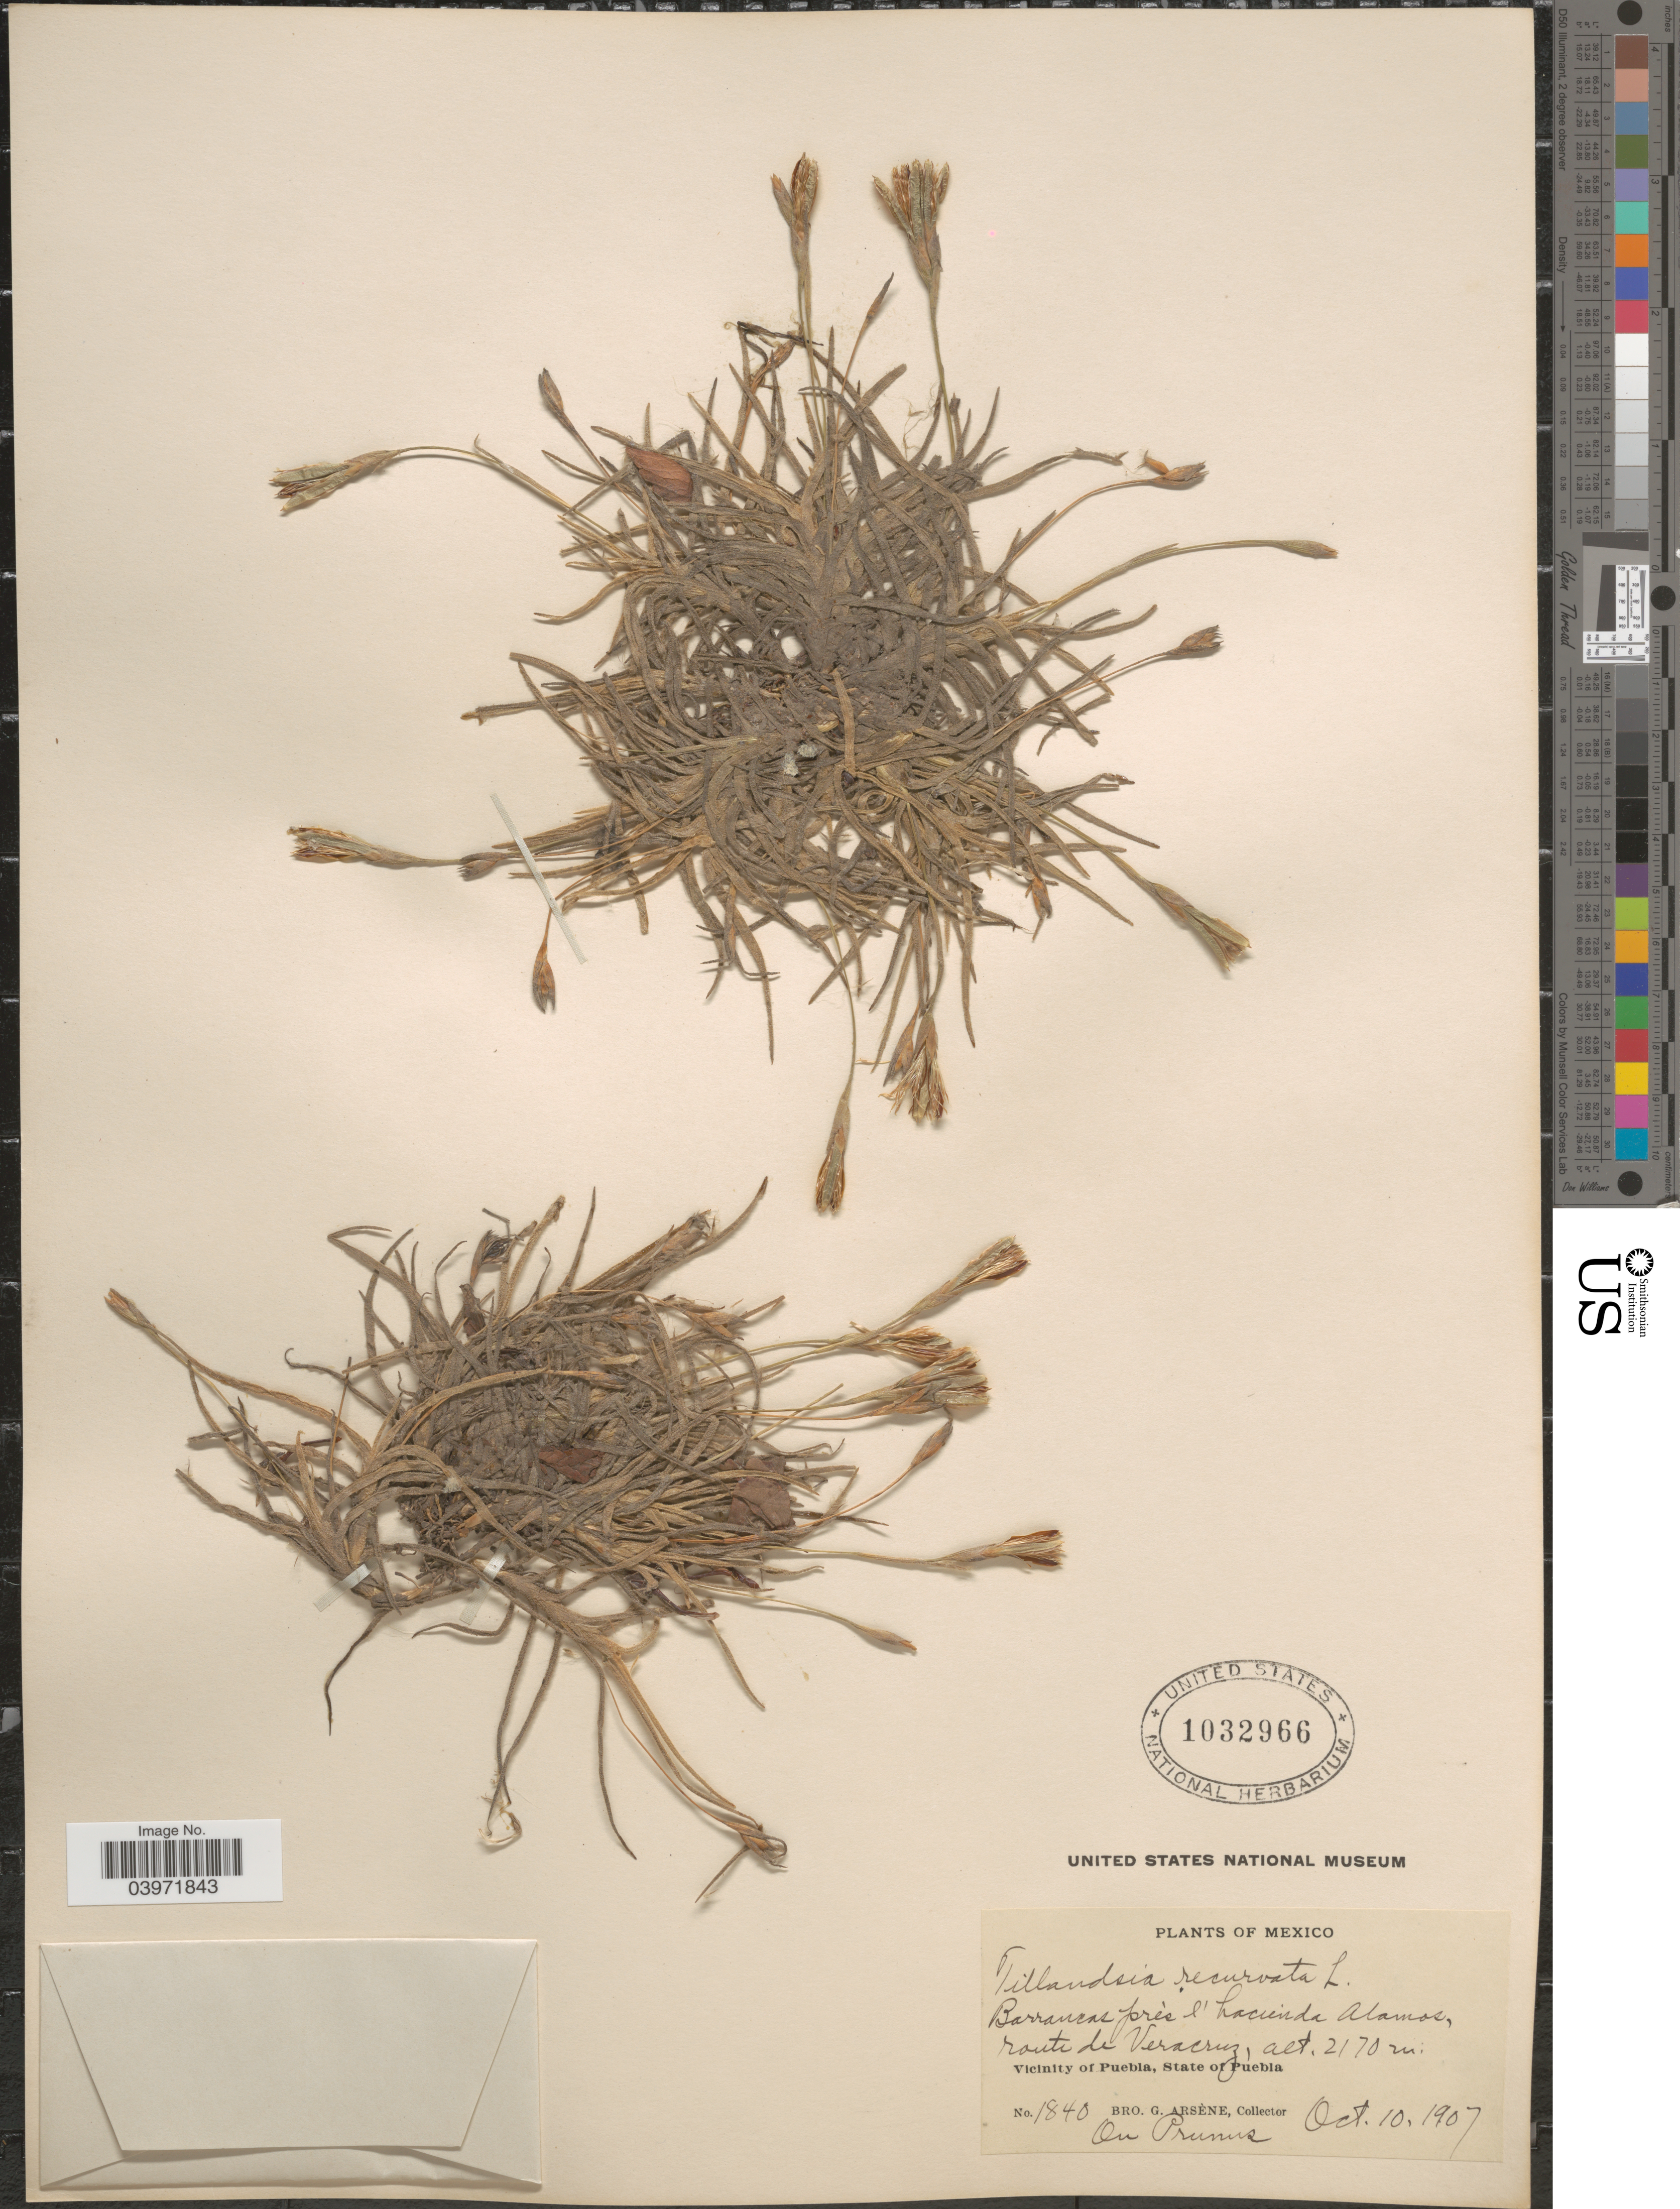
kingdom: Plantae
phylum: Tracheophyta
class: Liliopsida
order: Poales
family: Bromeliaceae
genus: Tillandsia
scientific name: Tillandsia recurvata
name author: L.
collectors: Bro. G. Arsène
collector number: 1840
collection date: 1907-10-10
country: Mexico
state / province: Puebla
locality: Barrancas près l'hacienda Alamos, route de Veracruz. Vicinity of Puebla.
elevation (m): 2170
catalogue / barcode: US 1032966